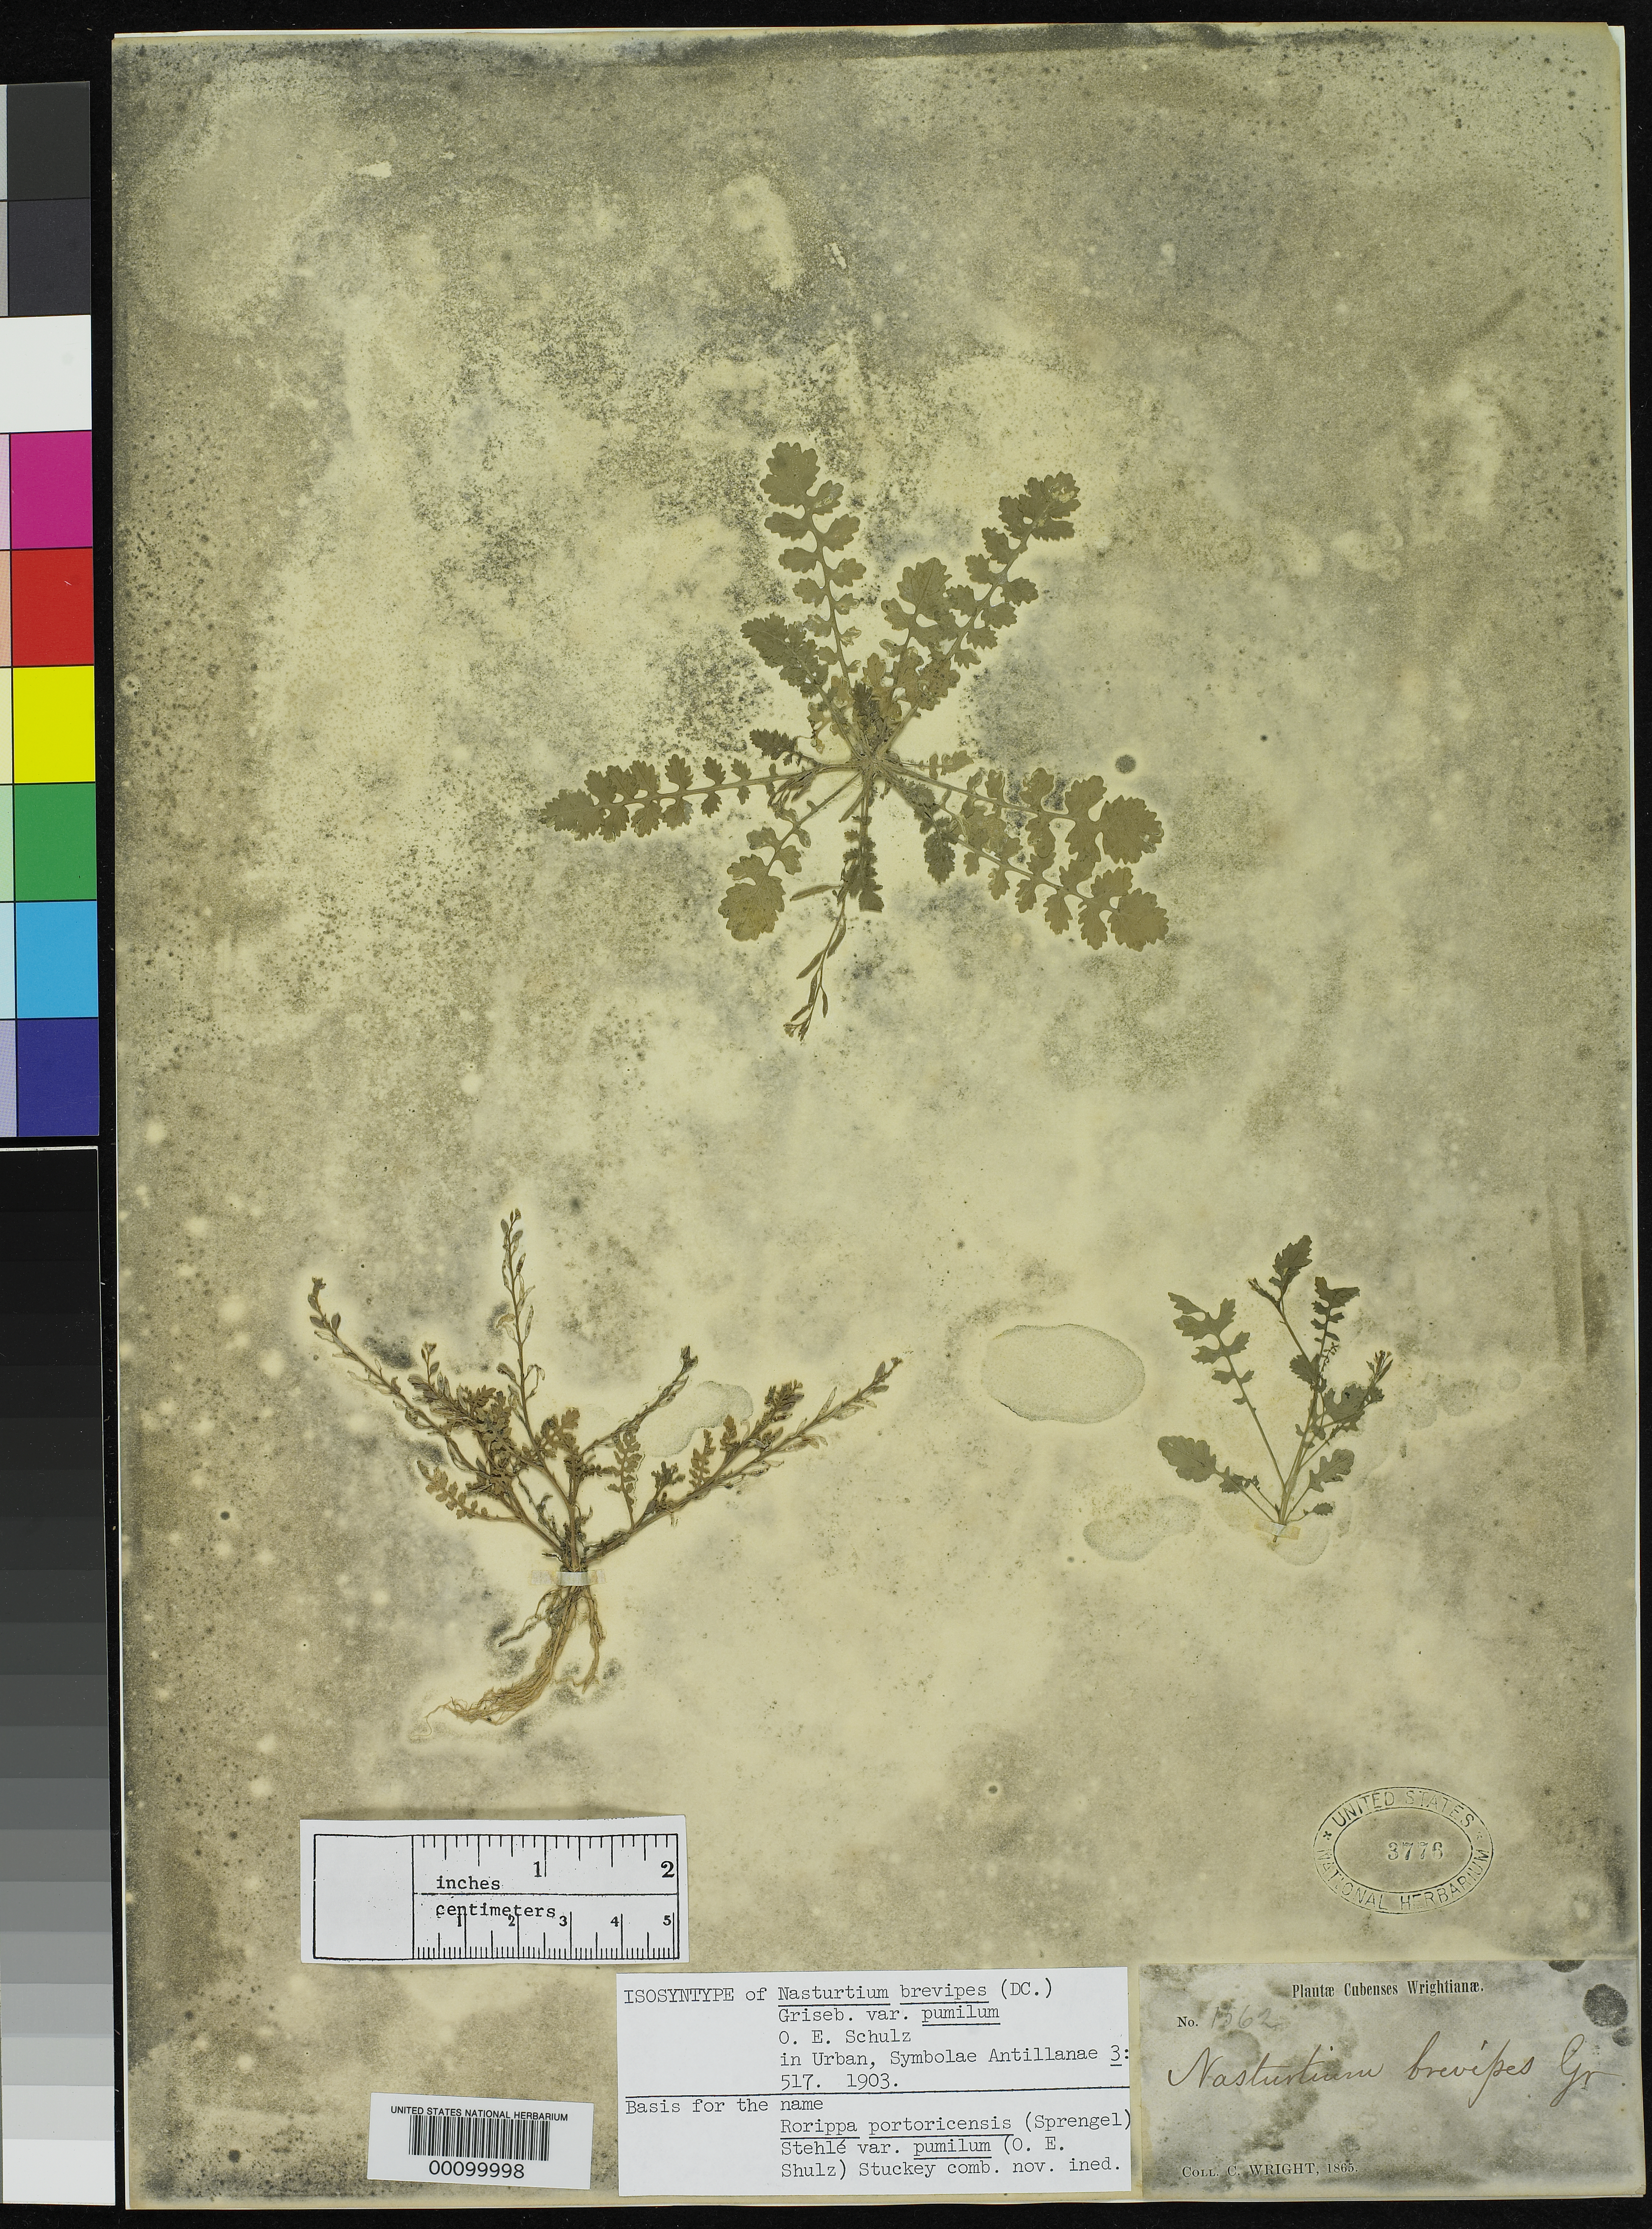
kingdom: Plantae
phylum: Tracheophyta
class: Magnoliopsida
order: Brassicales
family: Brassicaceae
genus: Nasturtium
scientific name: Nasturtium brevipes var. pumilum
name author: O.E. Schulz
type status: Isosyntype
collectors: C. Wright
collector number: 1562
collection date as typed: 1865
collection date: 1865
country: Cuba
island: Greater Antilles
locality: Yumury Valley.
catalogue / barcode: US 3776